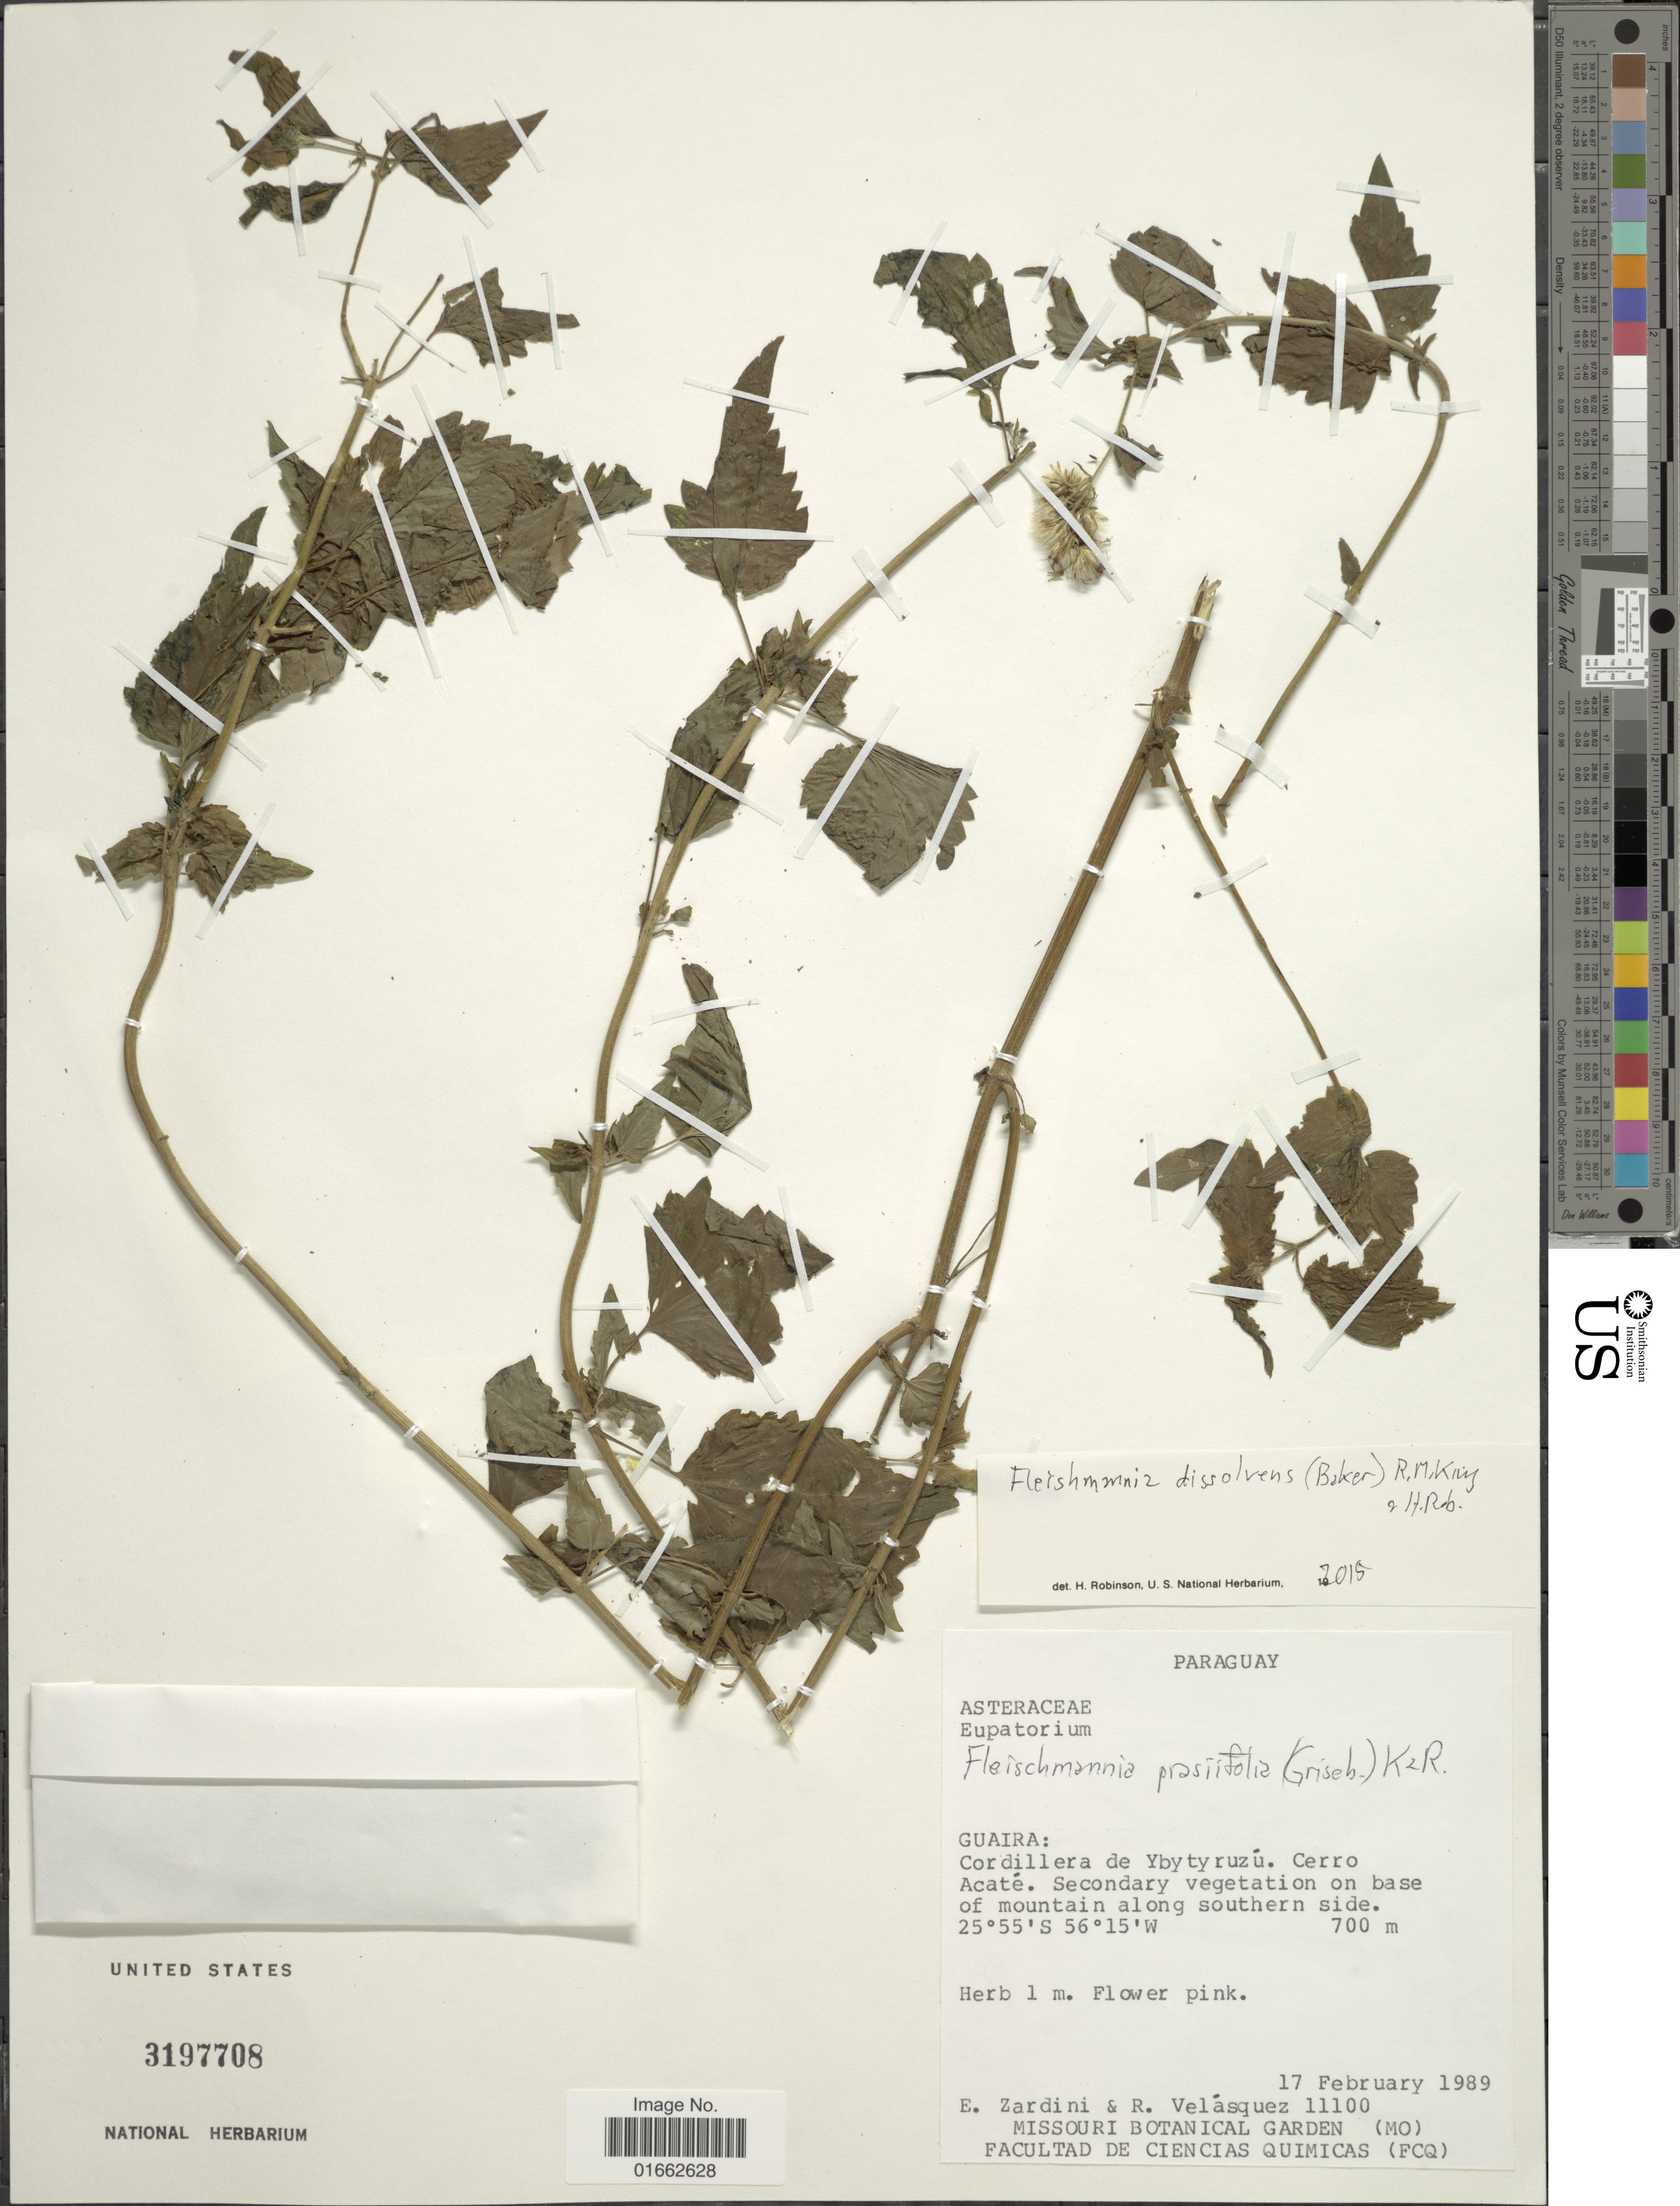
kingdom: Plantae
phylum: Tracheophyta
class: Magnoliopsida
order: Asterales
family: Asteraceae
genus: Fleischmannia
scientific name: Fleischmannia dissolvens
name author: (Baker) R.M. King & H. Rob.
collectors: E. M. Zardini & R. Velásquez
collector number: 11100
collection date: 1989-02-17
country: Paraguay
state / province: Guaira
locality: Cordillera de Ybytyruzú. Cerro Acaté. Secondary vegetation on base of mountain along southern side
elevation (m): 700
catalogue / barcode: US 3197708